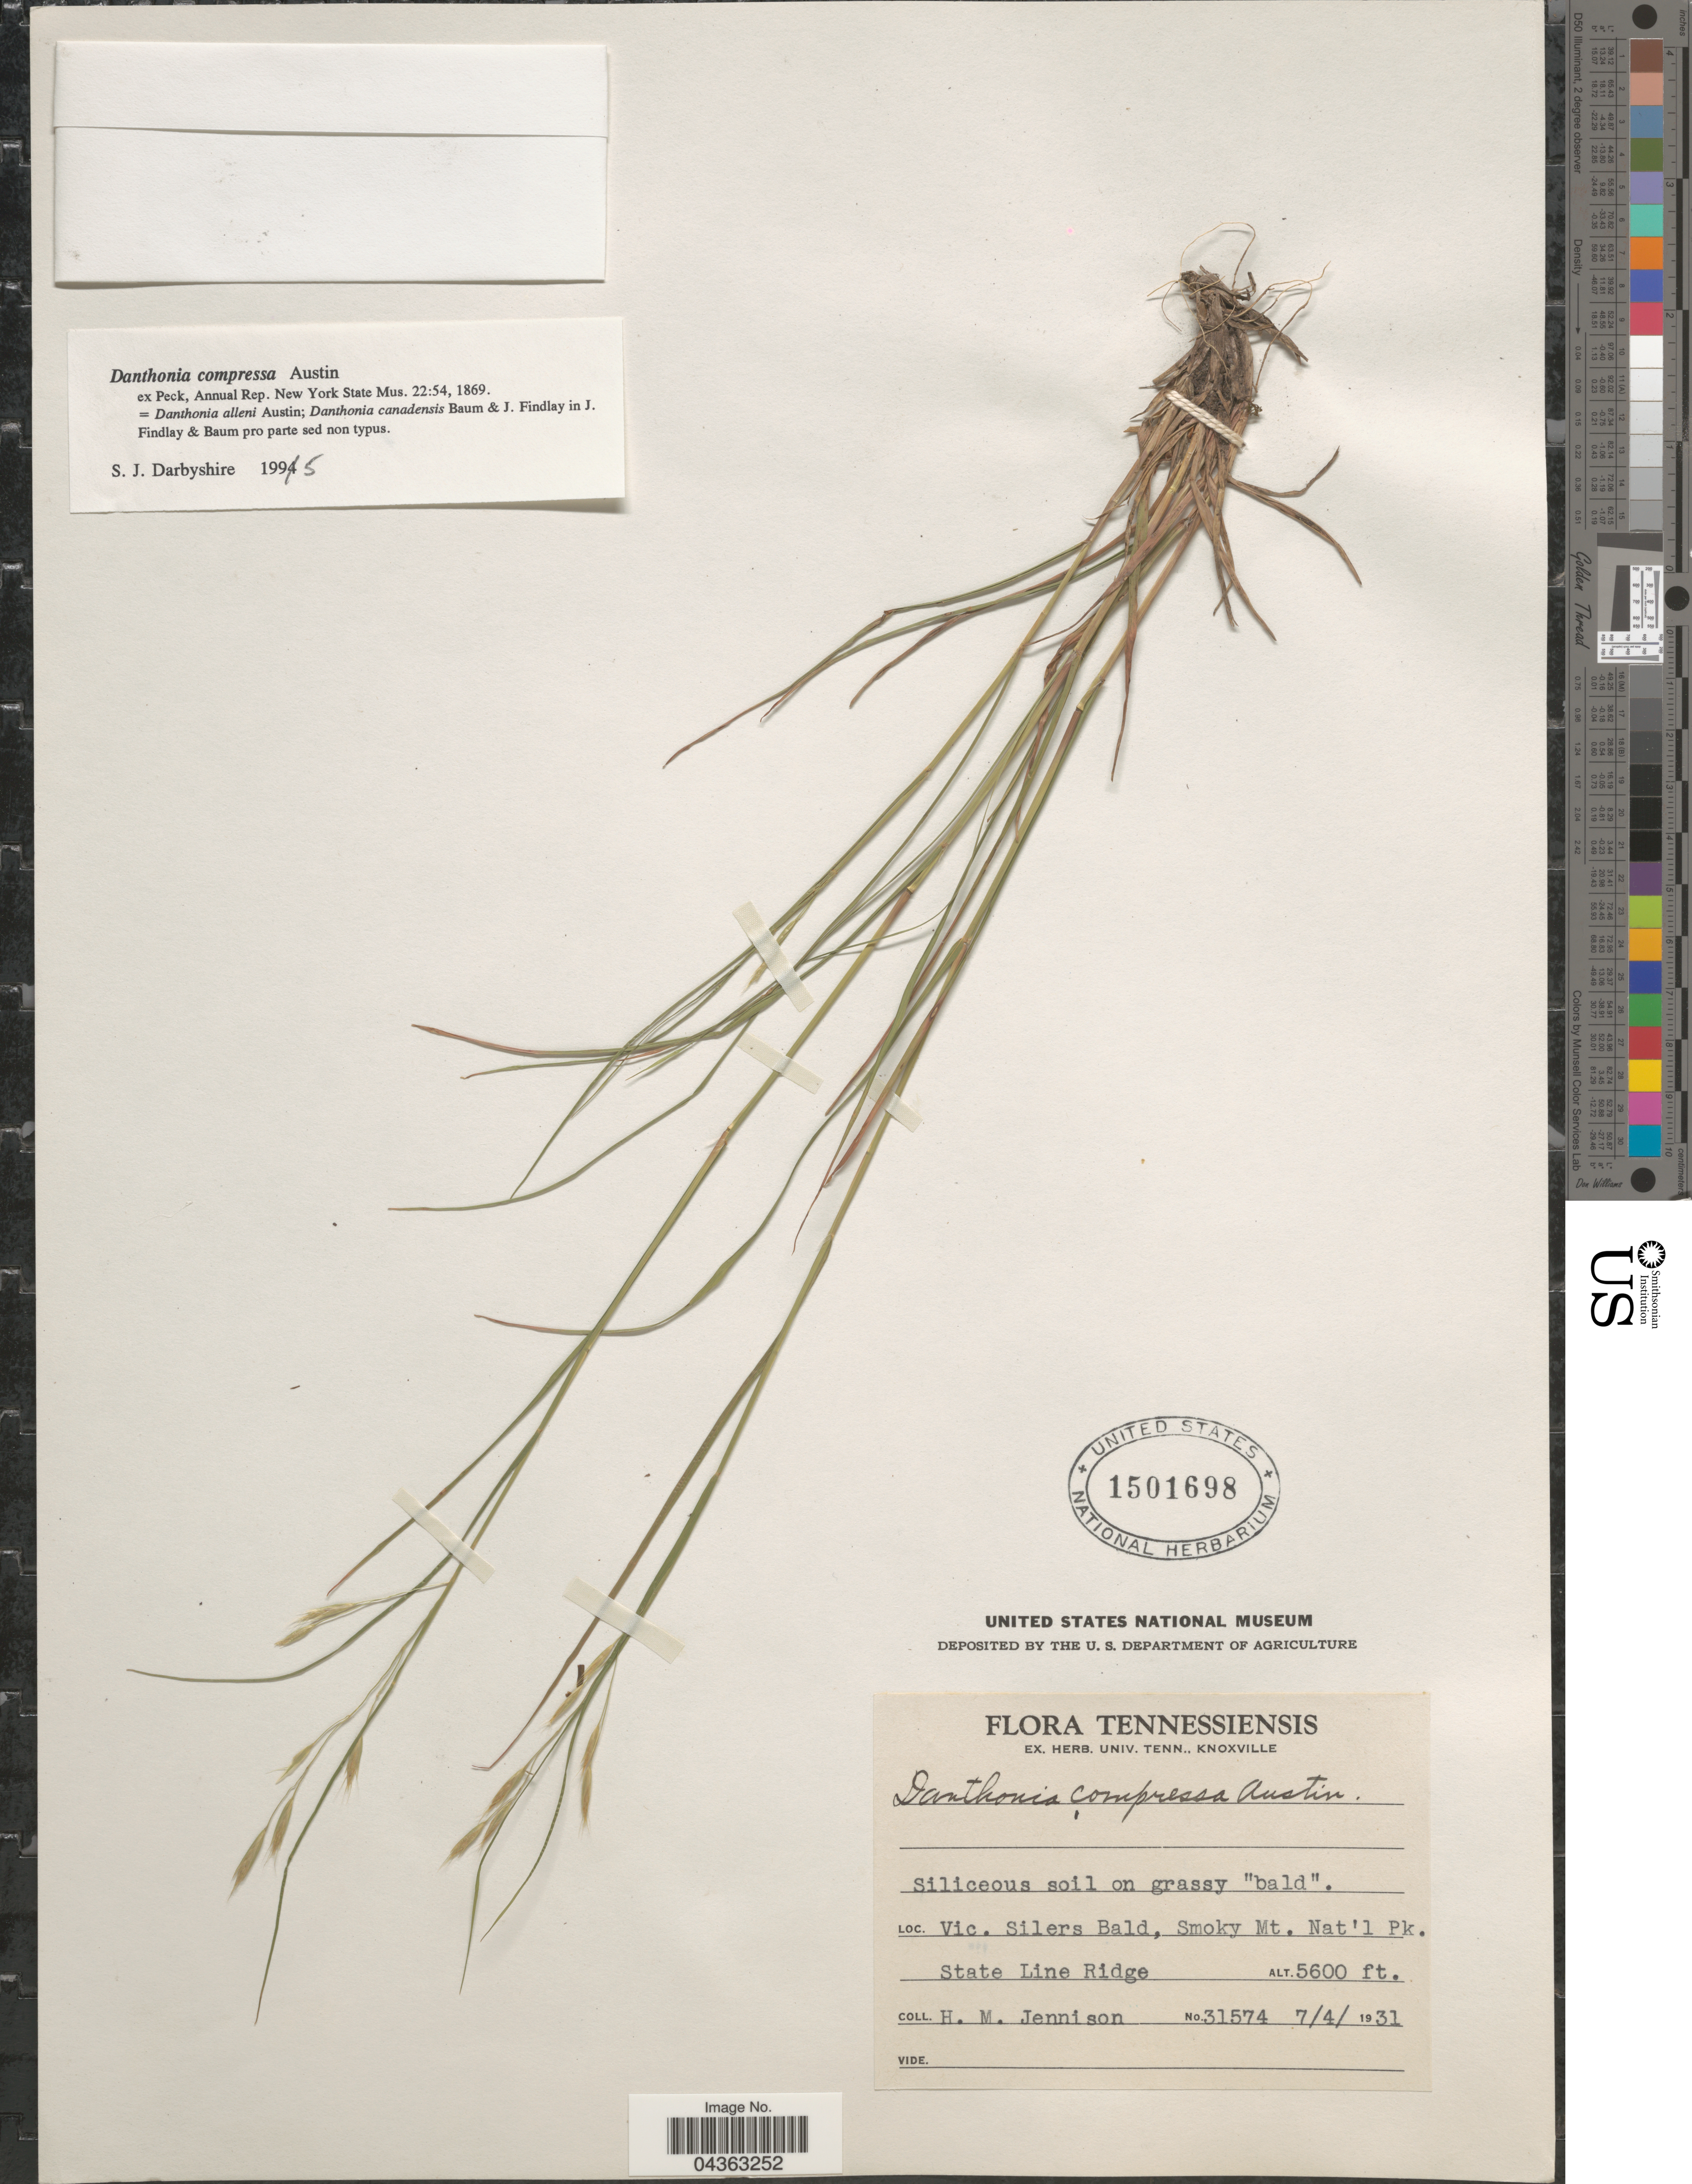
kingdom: Plantae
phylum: Tracheophyta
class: Liliopsida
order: Poales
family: Poaceae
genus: Danthonia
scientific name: Danthonia compressa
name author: Austin in F. Peck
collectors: H. Jennison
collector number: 31574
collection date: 1931-07-04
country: United States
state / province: Tennessee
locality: Vic. Silers Bald, Smoky Mt. Nat'l Pk. State Line Ridge.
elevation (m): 1707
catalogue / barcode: US 1501698